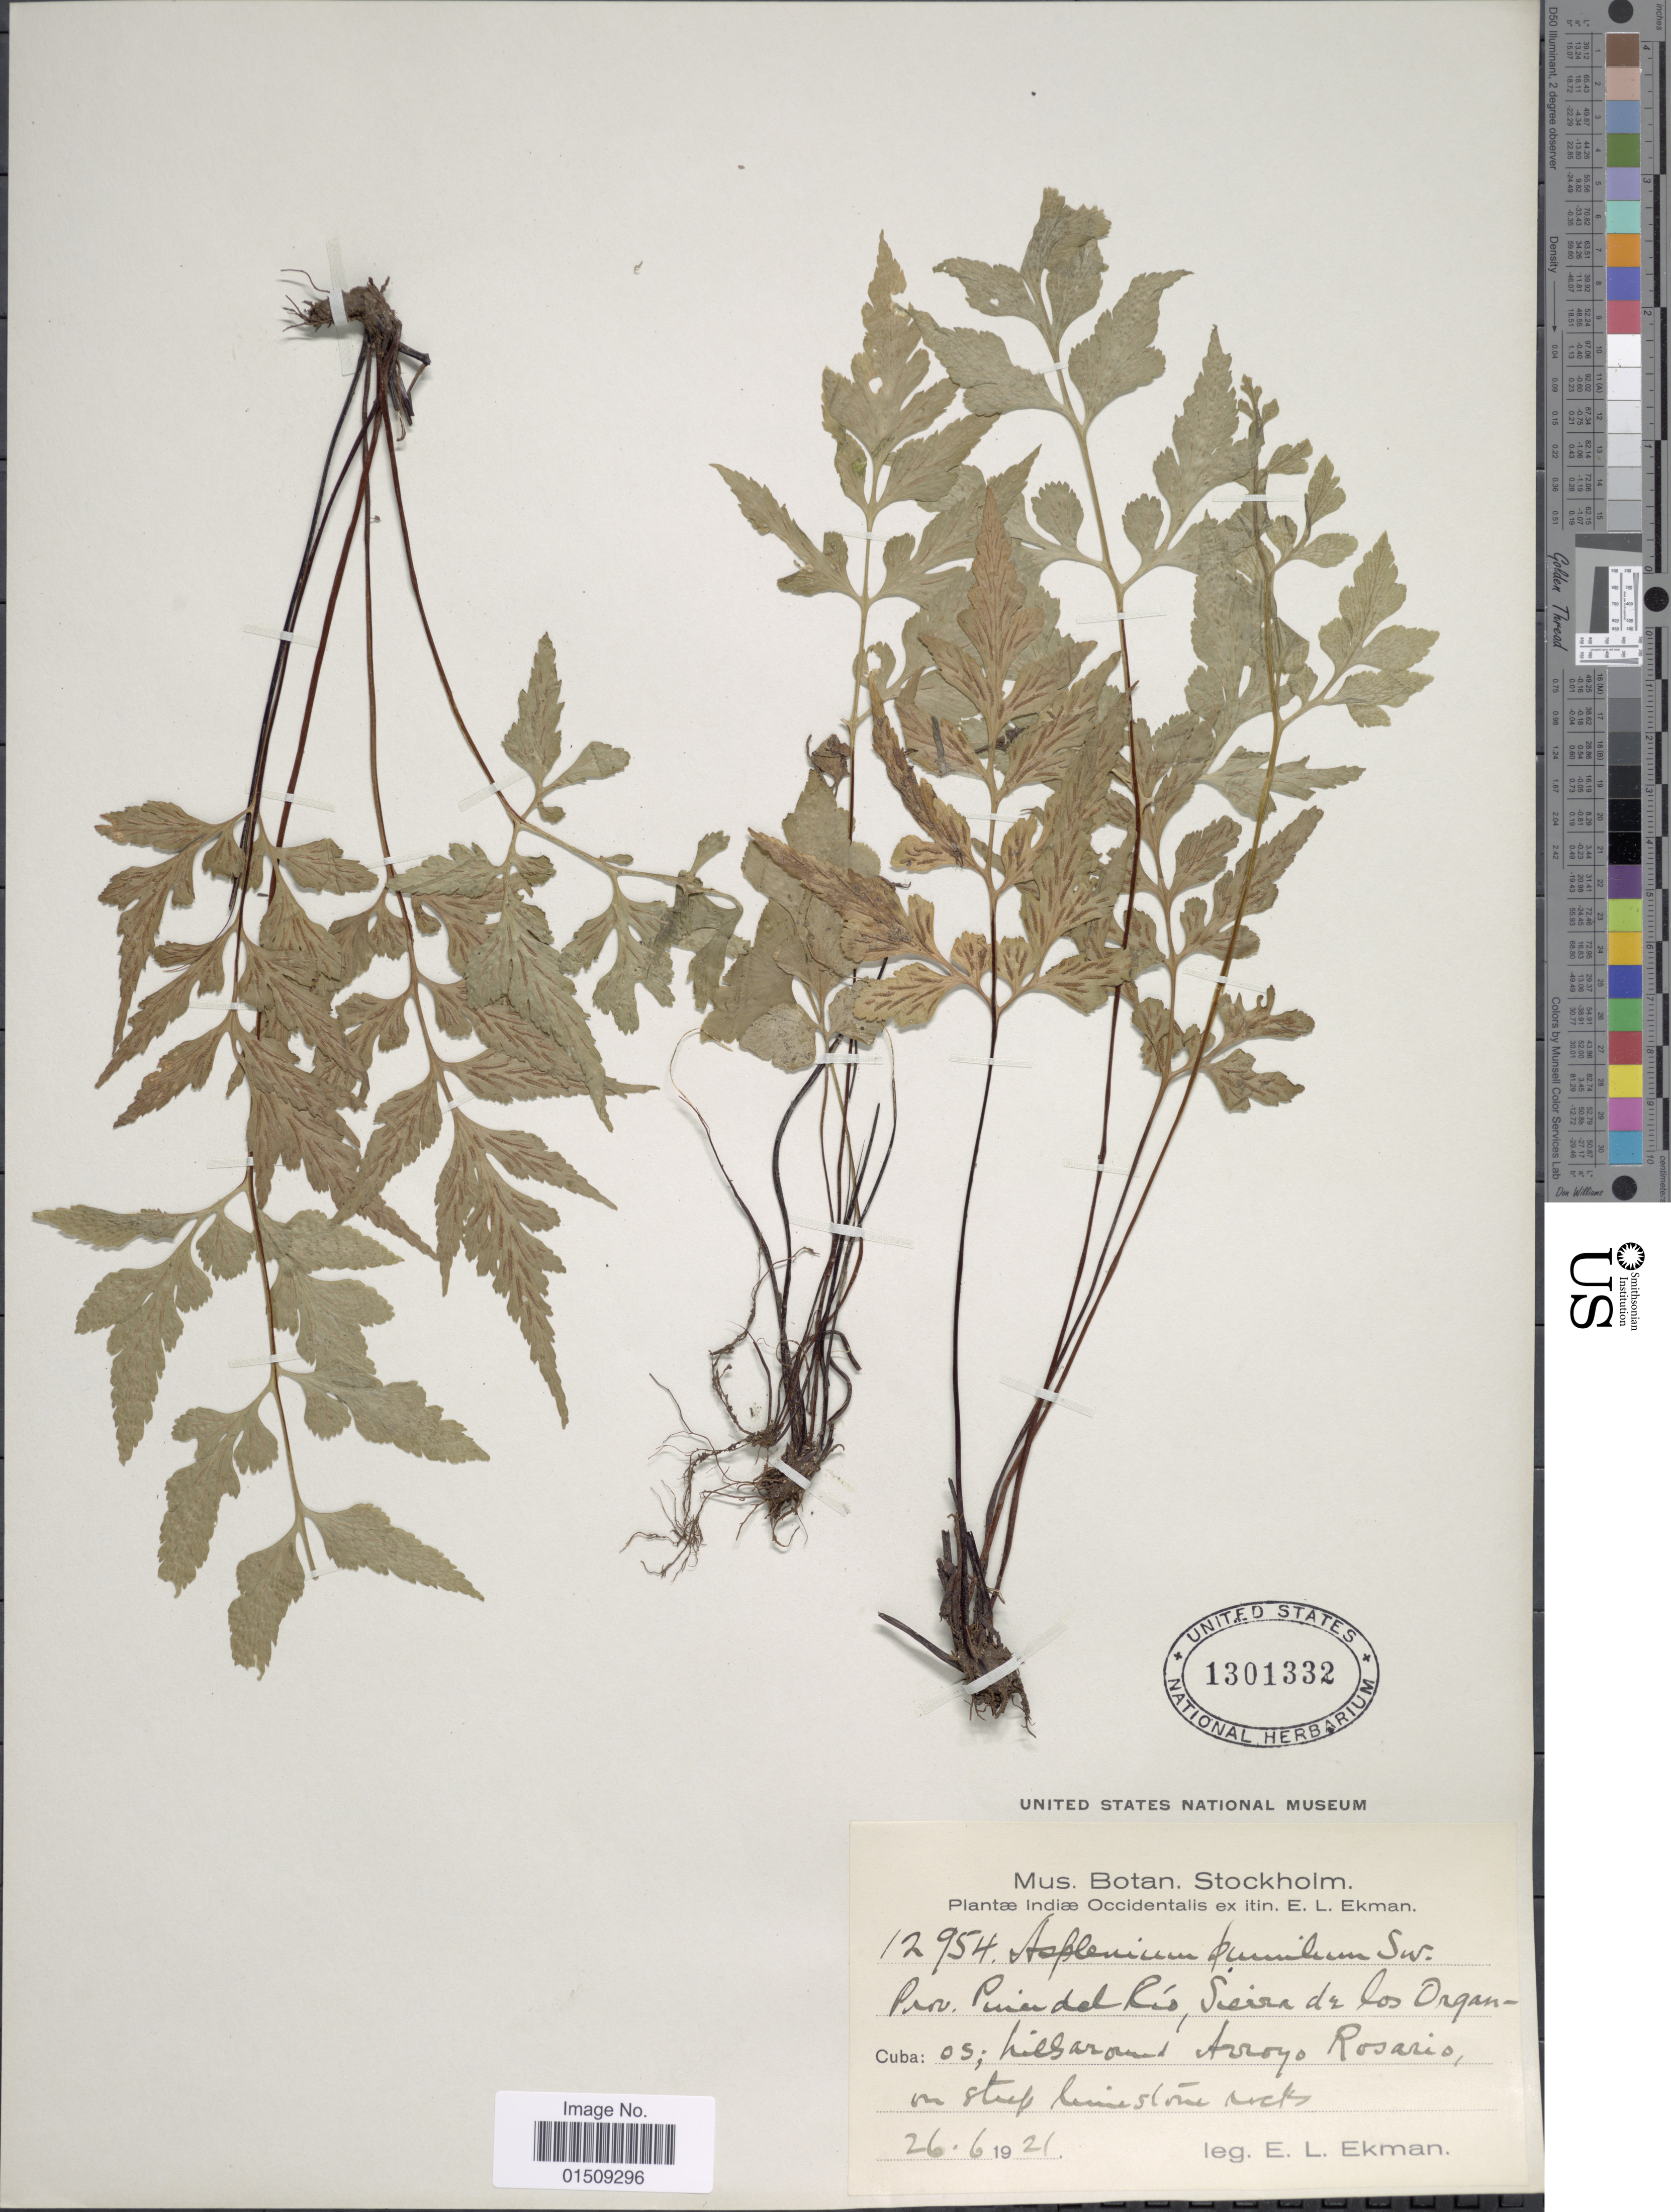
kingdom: Plantae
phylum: Tracheophyta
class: Polypodiopsida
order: Polypodiales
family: Aspleniaceae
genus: Asplenium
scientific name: Asplenium pumilum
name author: Sw.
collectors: E. L. Ekman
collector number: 12954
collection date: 1921-06-26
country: Cuba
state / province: Pinar del Río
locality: Sierra de los Organos; hill around Arroyo Rosario. On steep limestone rocks.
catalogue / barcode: US 1301332